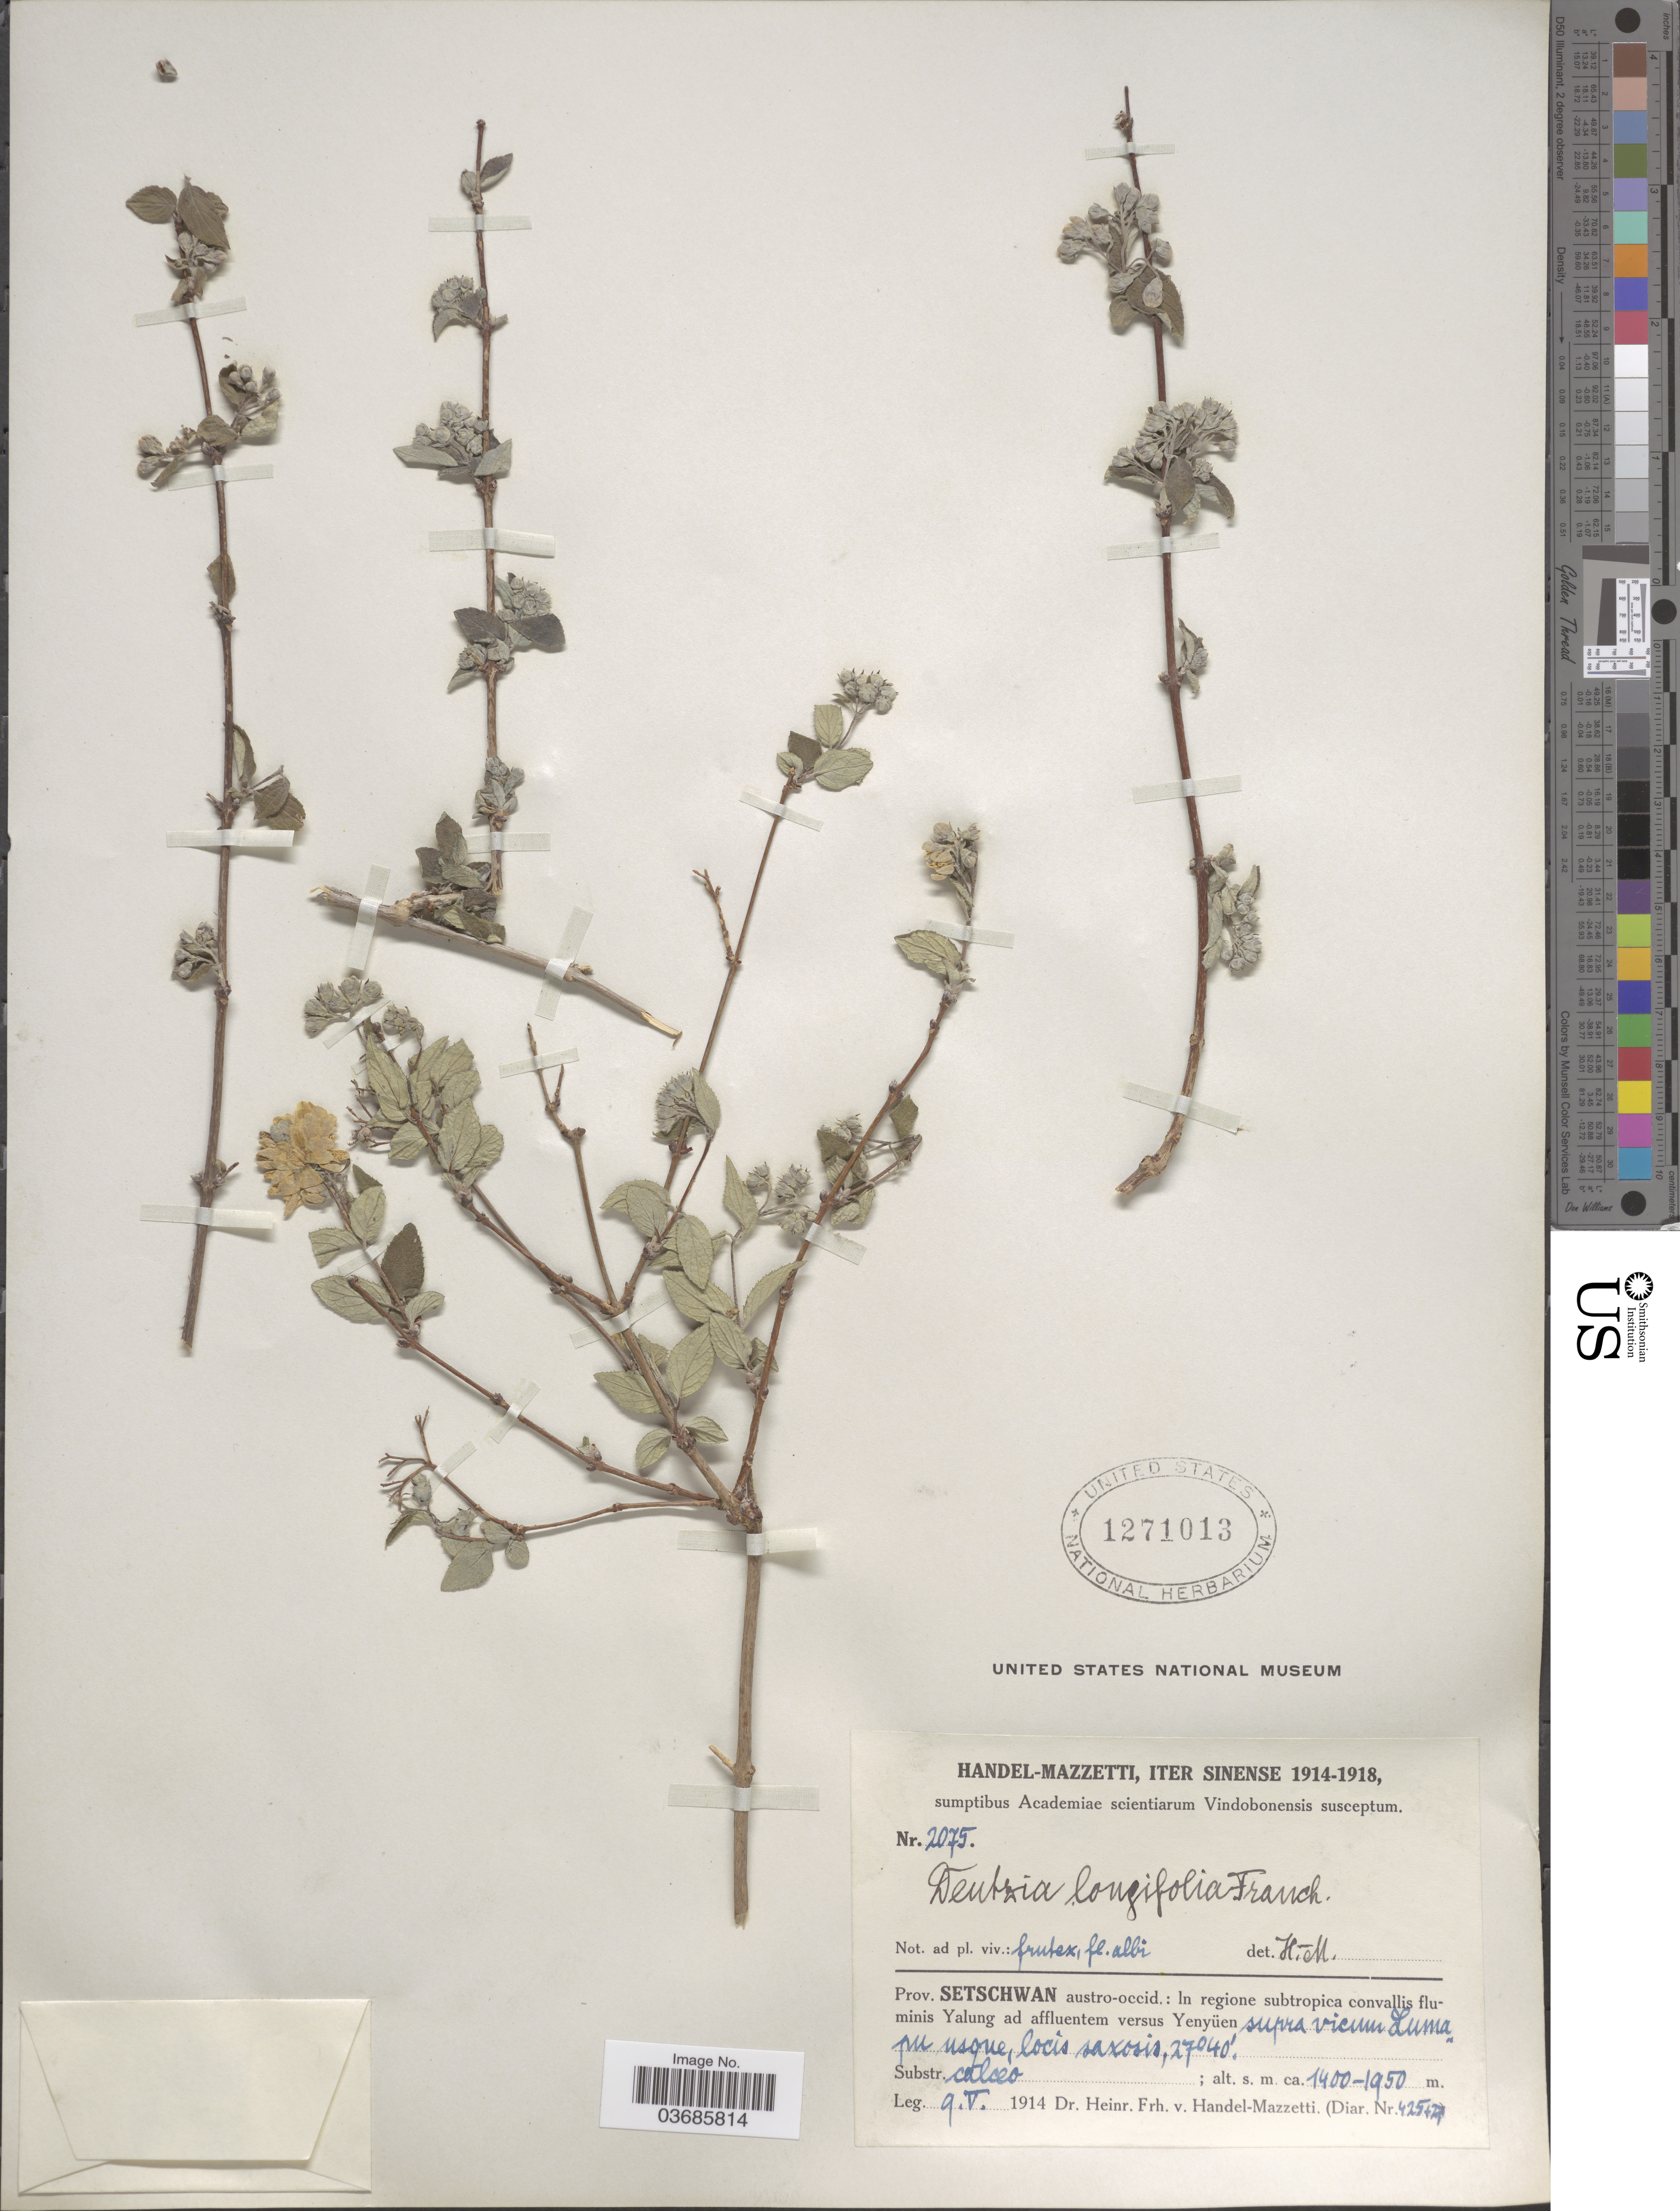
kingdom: Plantae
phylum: Tracheophyta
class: Magnoliopsida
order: Cornales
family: Hydrangeaceae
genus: Deutzia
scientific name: Deutzia glomeruliflora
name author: Franch.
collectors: H. Handel-Mazzetti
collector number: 2075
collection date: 1914-05-09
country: China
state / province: Sichuan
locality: Iter Sinense 1914-1918. Prov. Setschwan austro-occid.: In regione subtropica convallis fluminis Yalung ad affluentem versus Yenyüen supra vicum Lumapu usque, locis saxosis.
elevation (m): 1400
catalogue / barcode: US 1271013